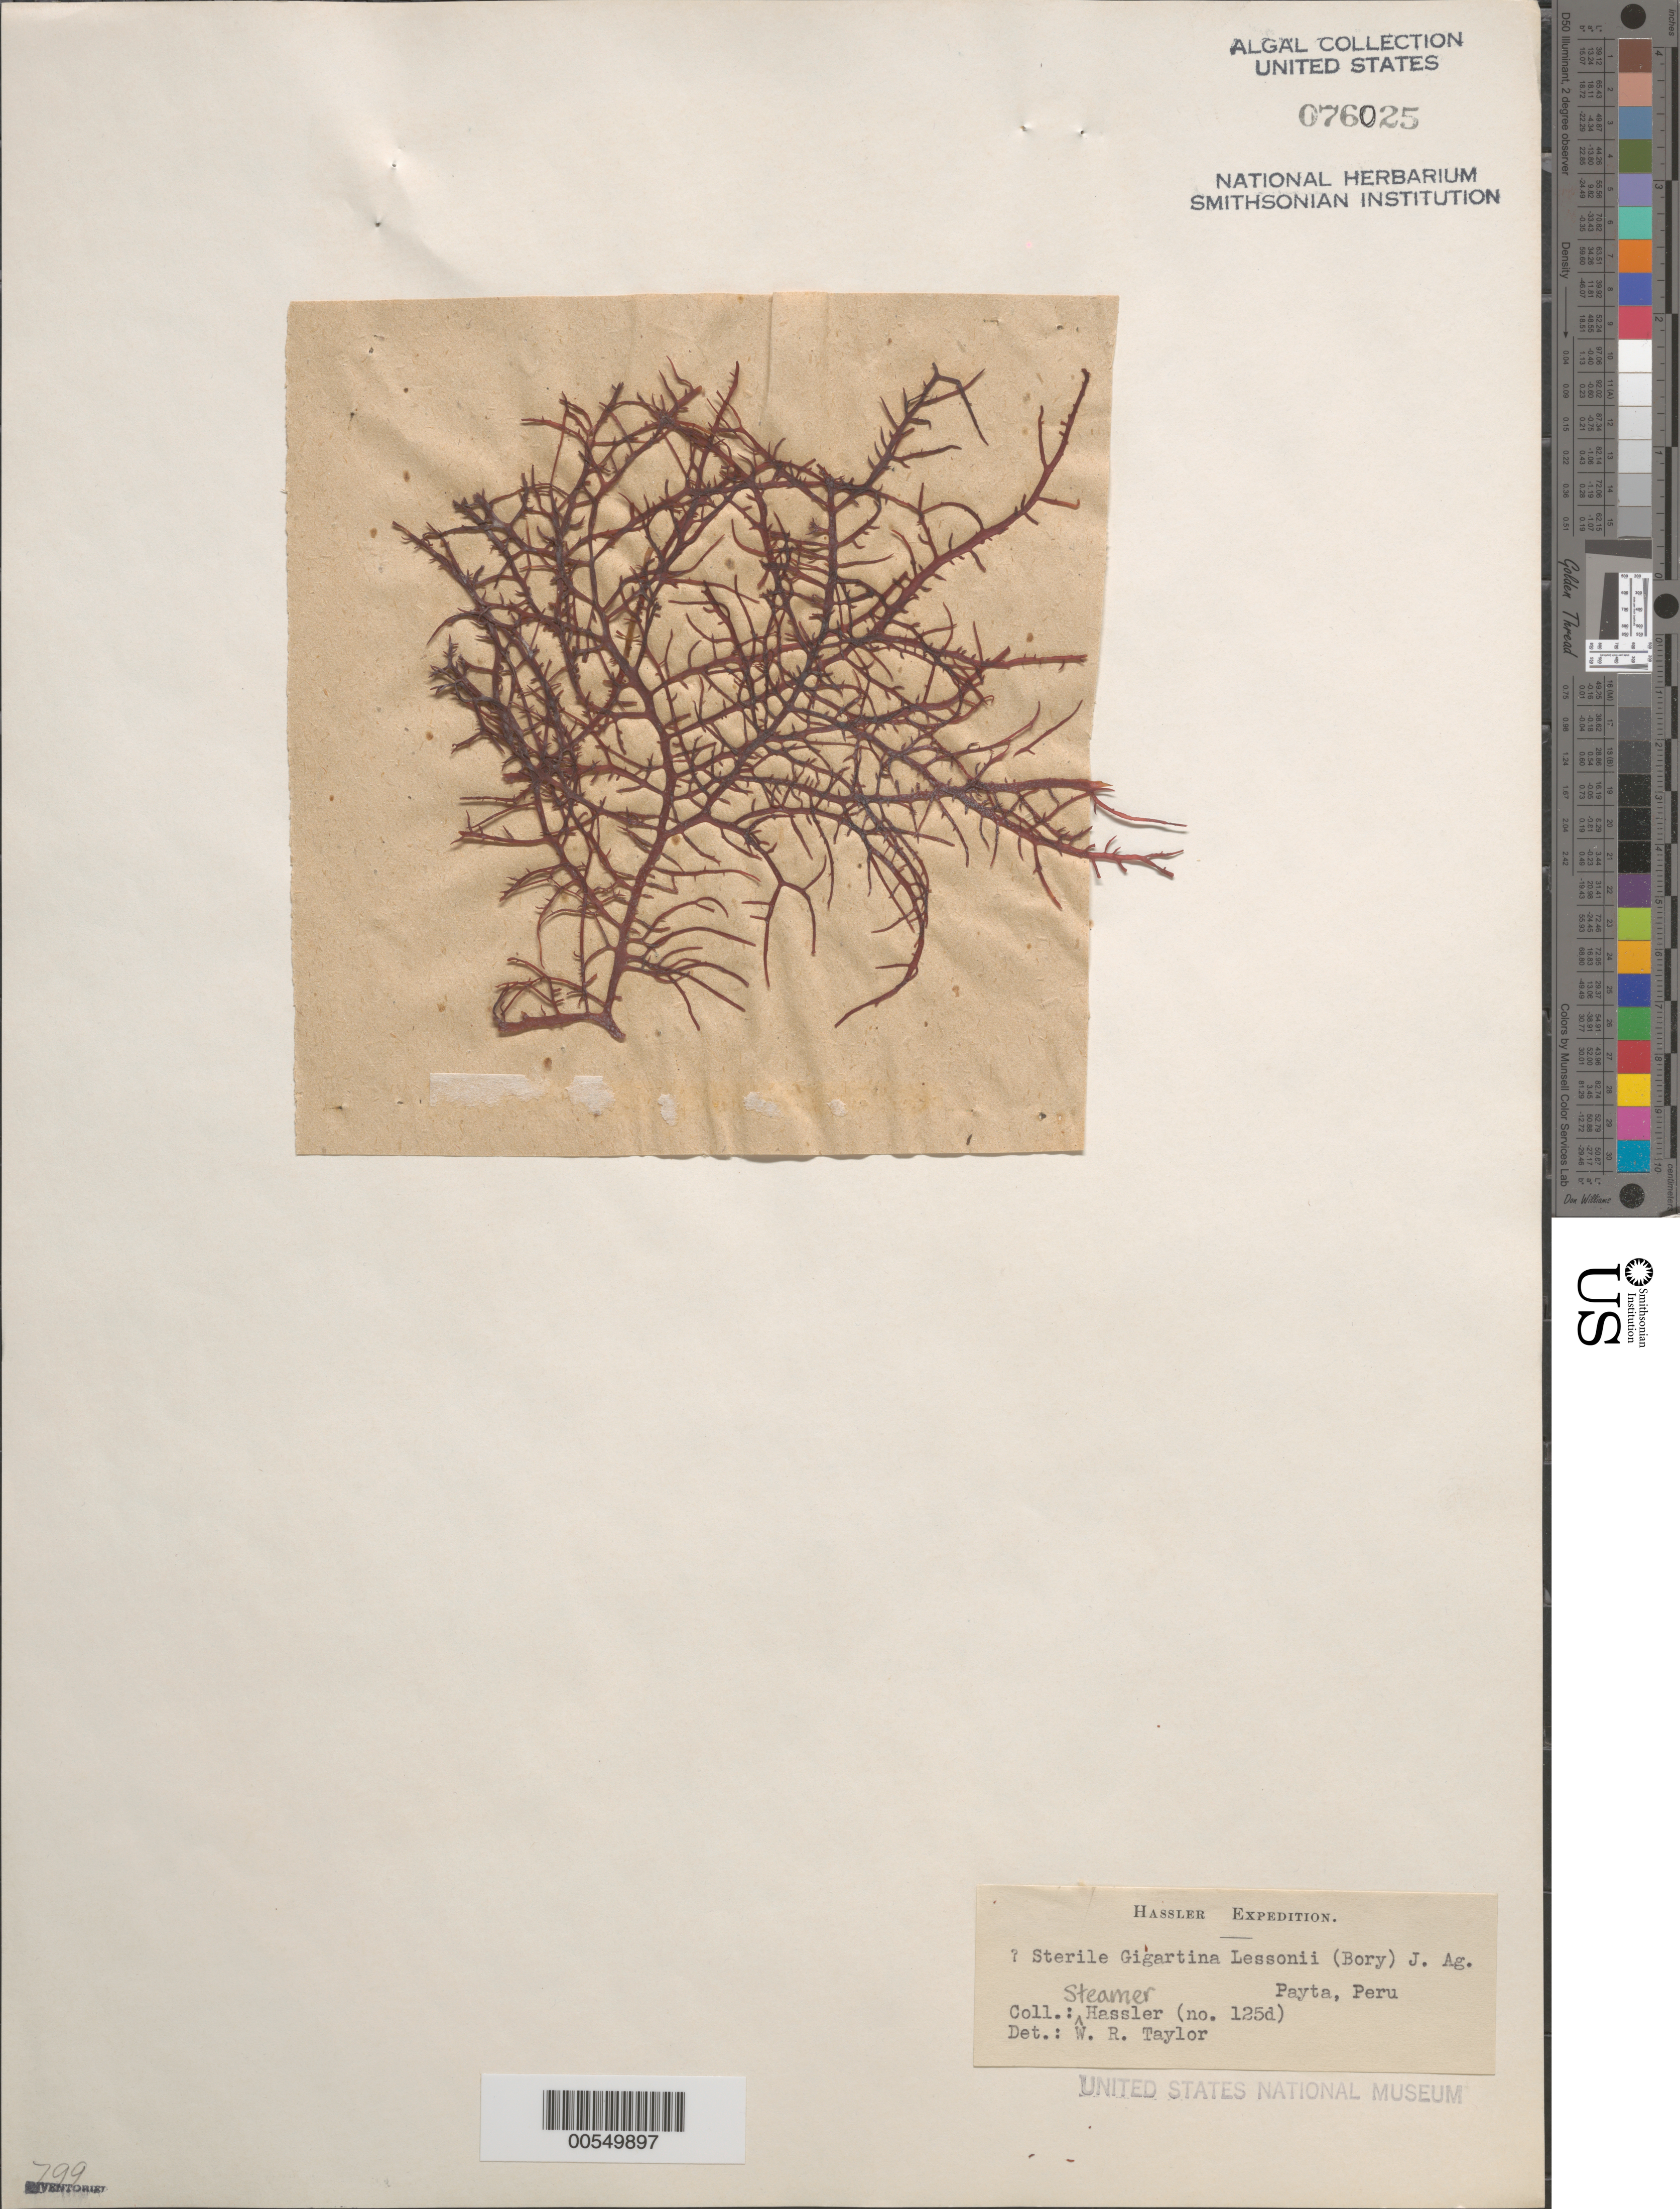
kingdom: Plantae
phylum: Rhodophyta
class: Florideophyceae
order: Gigartinales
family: Gigartinaceae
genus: Chondracanthus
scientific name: Chondracanthus chamissoi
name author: (C. Agardh) Kützing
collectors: T. Hill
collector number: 125d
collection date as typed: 1872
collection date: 1872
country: Peru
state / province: Piura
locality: Paita (Payta)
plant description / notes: Hassler Expedition, 1871-1872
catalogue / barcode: US 76025